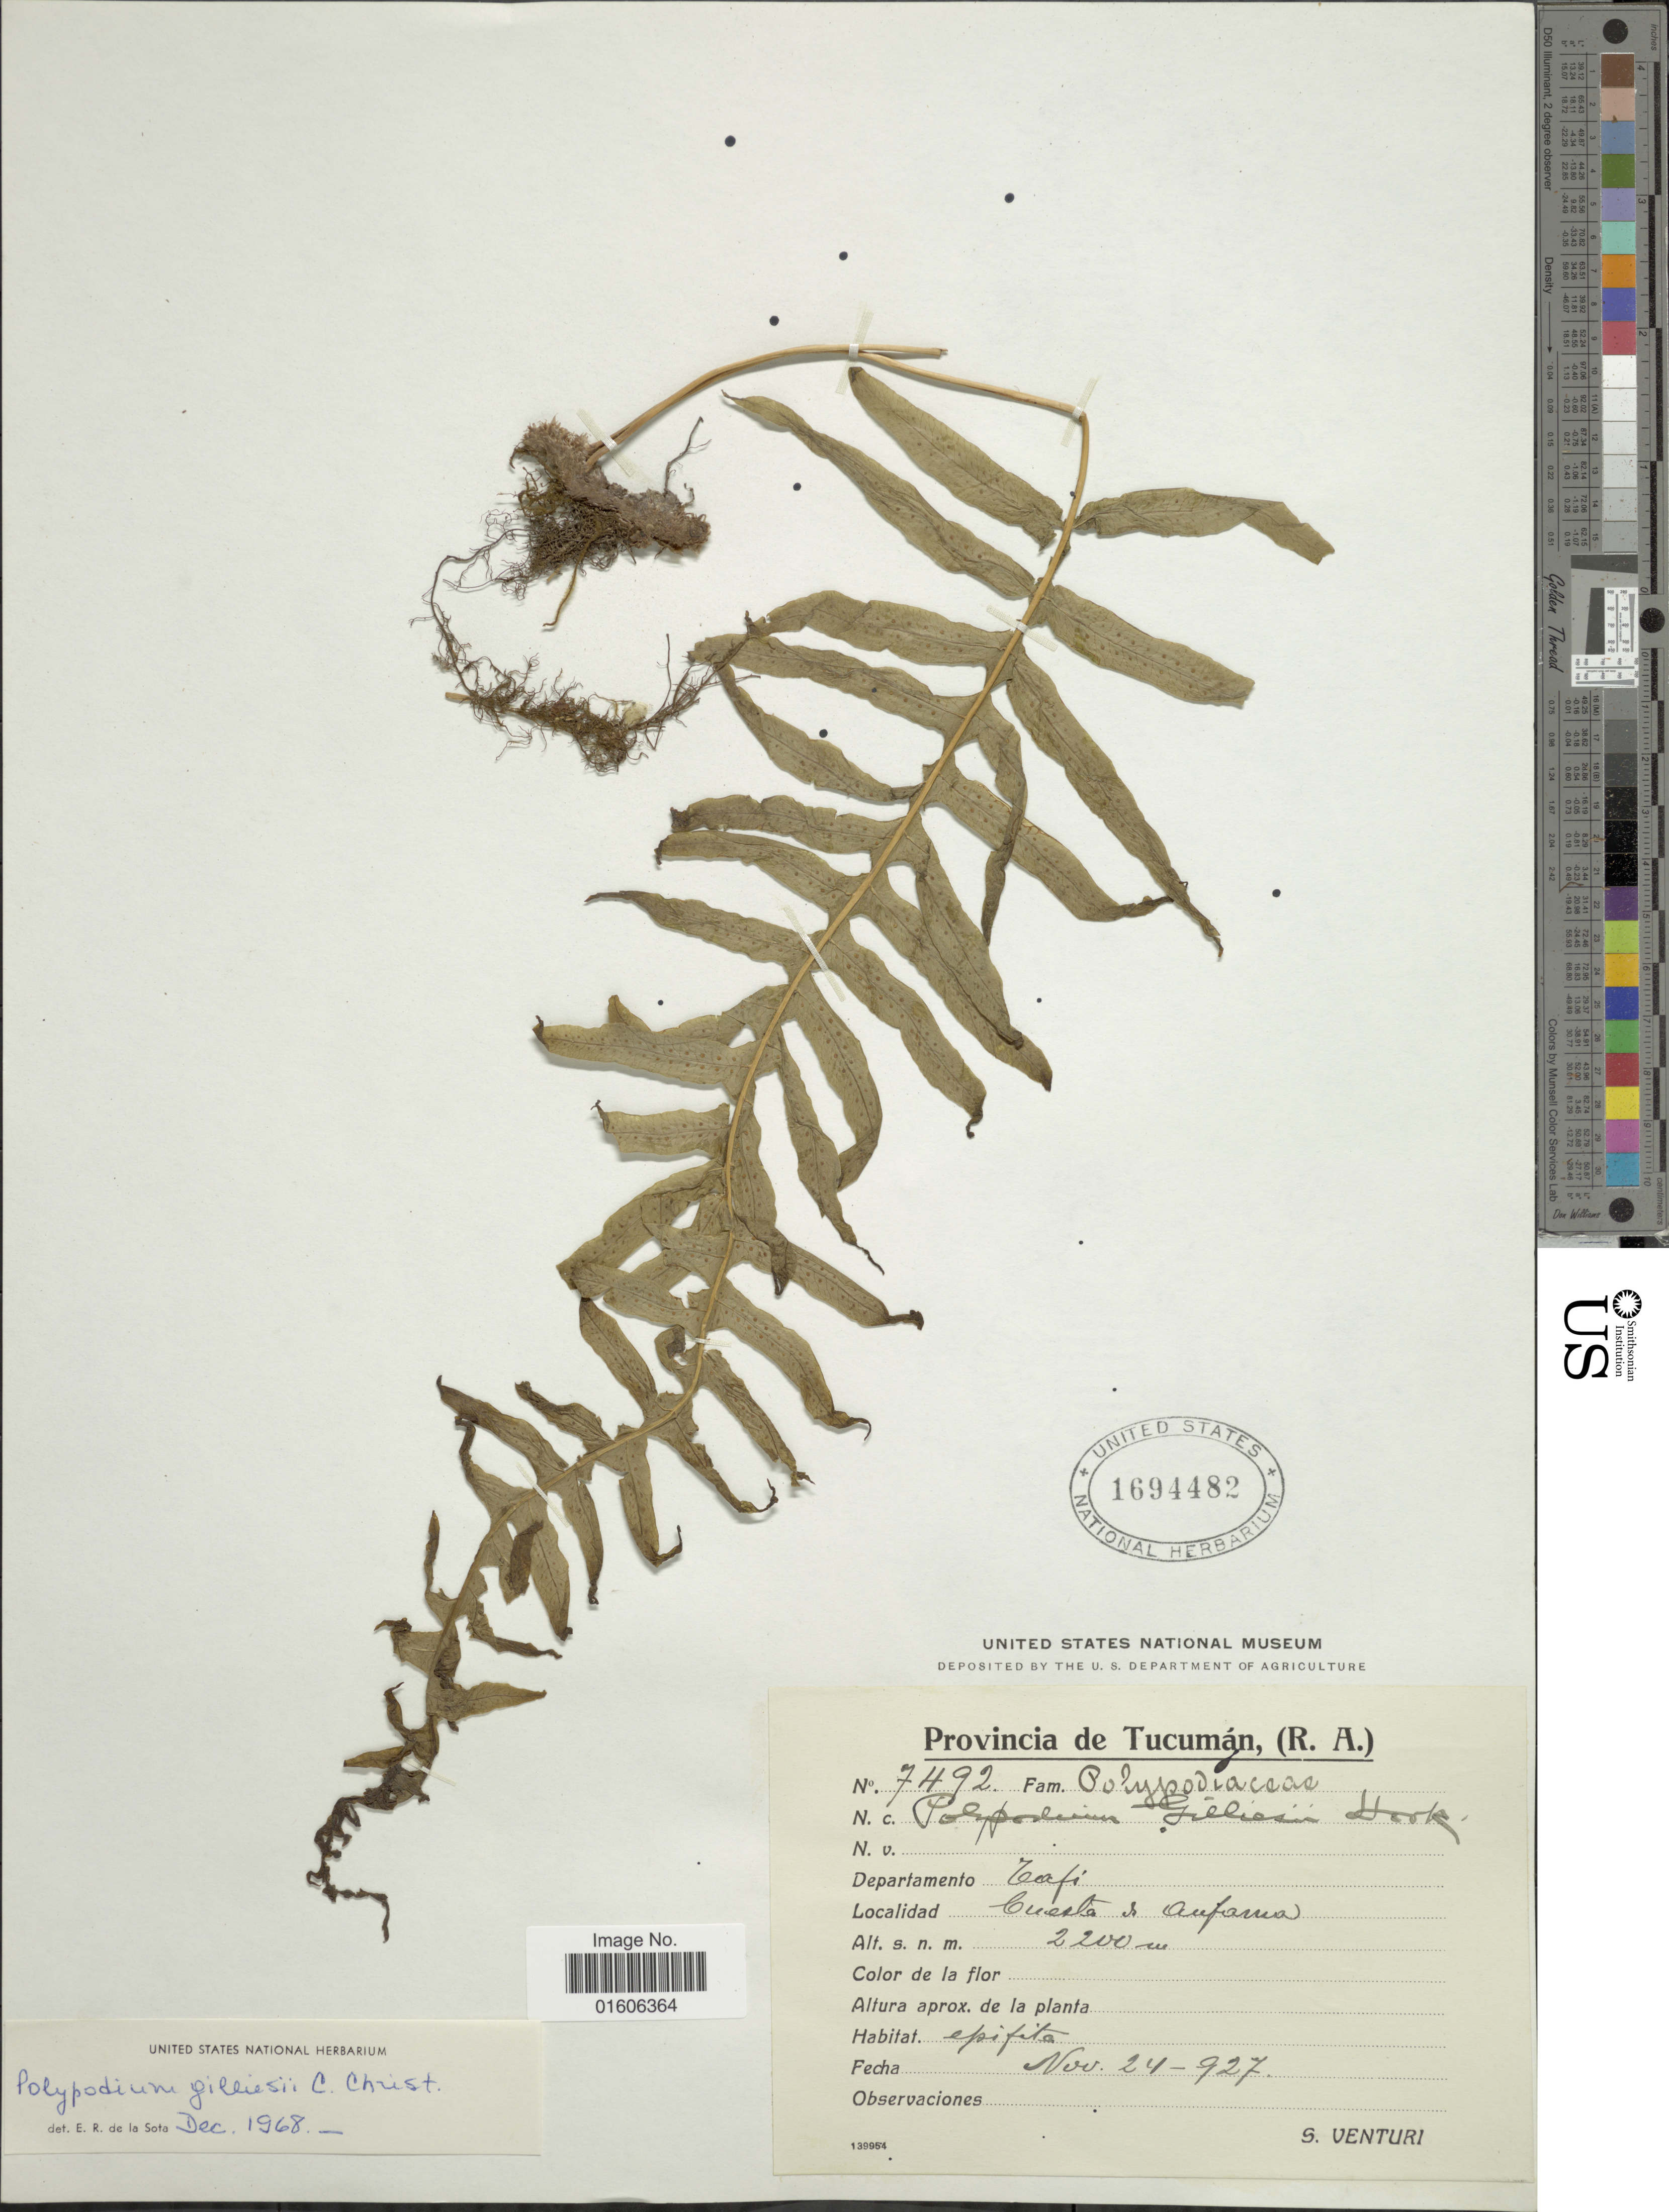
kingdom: Plantae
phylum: Tracheophyta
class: Polypodiopsida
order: Polypodiales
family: Polypodiaceae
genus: Serpocaulon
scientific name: Serpocaulon gilliesii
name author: (C. Chr.) A.R. Sm.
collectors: S. Venturi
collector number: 7492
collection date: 1927-11-24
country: Argentina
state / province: Tucumán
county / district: Tafí Viejo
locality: Cuesta de Anfama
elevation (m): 2200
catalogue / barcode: US 1694482